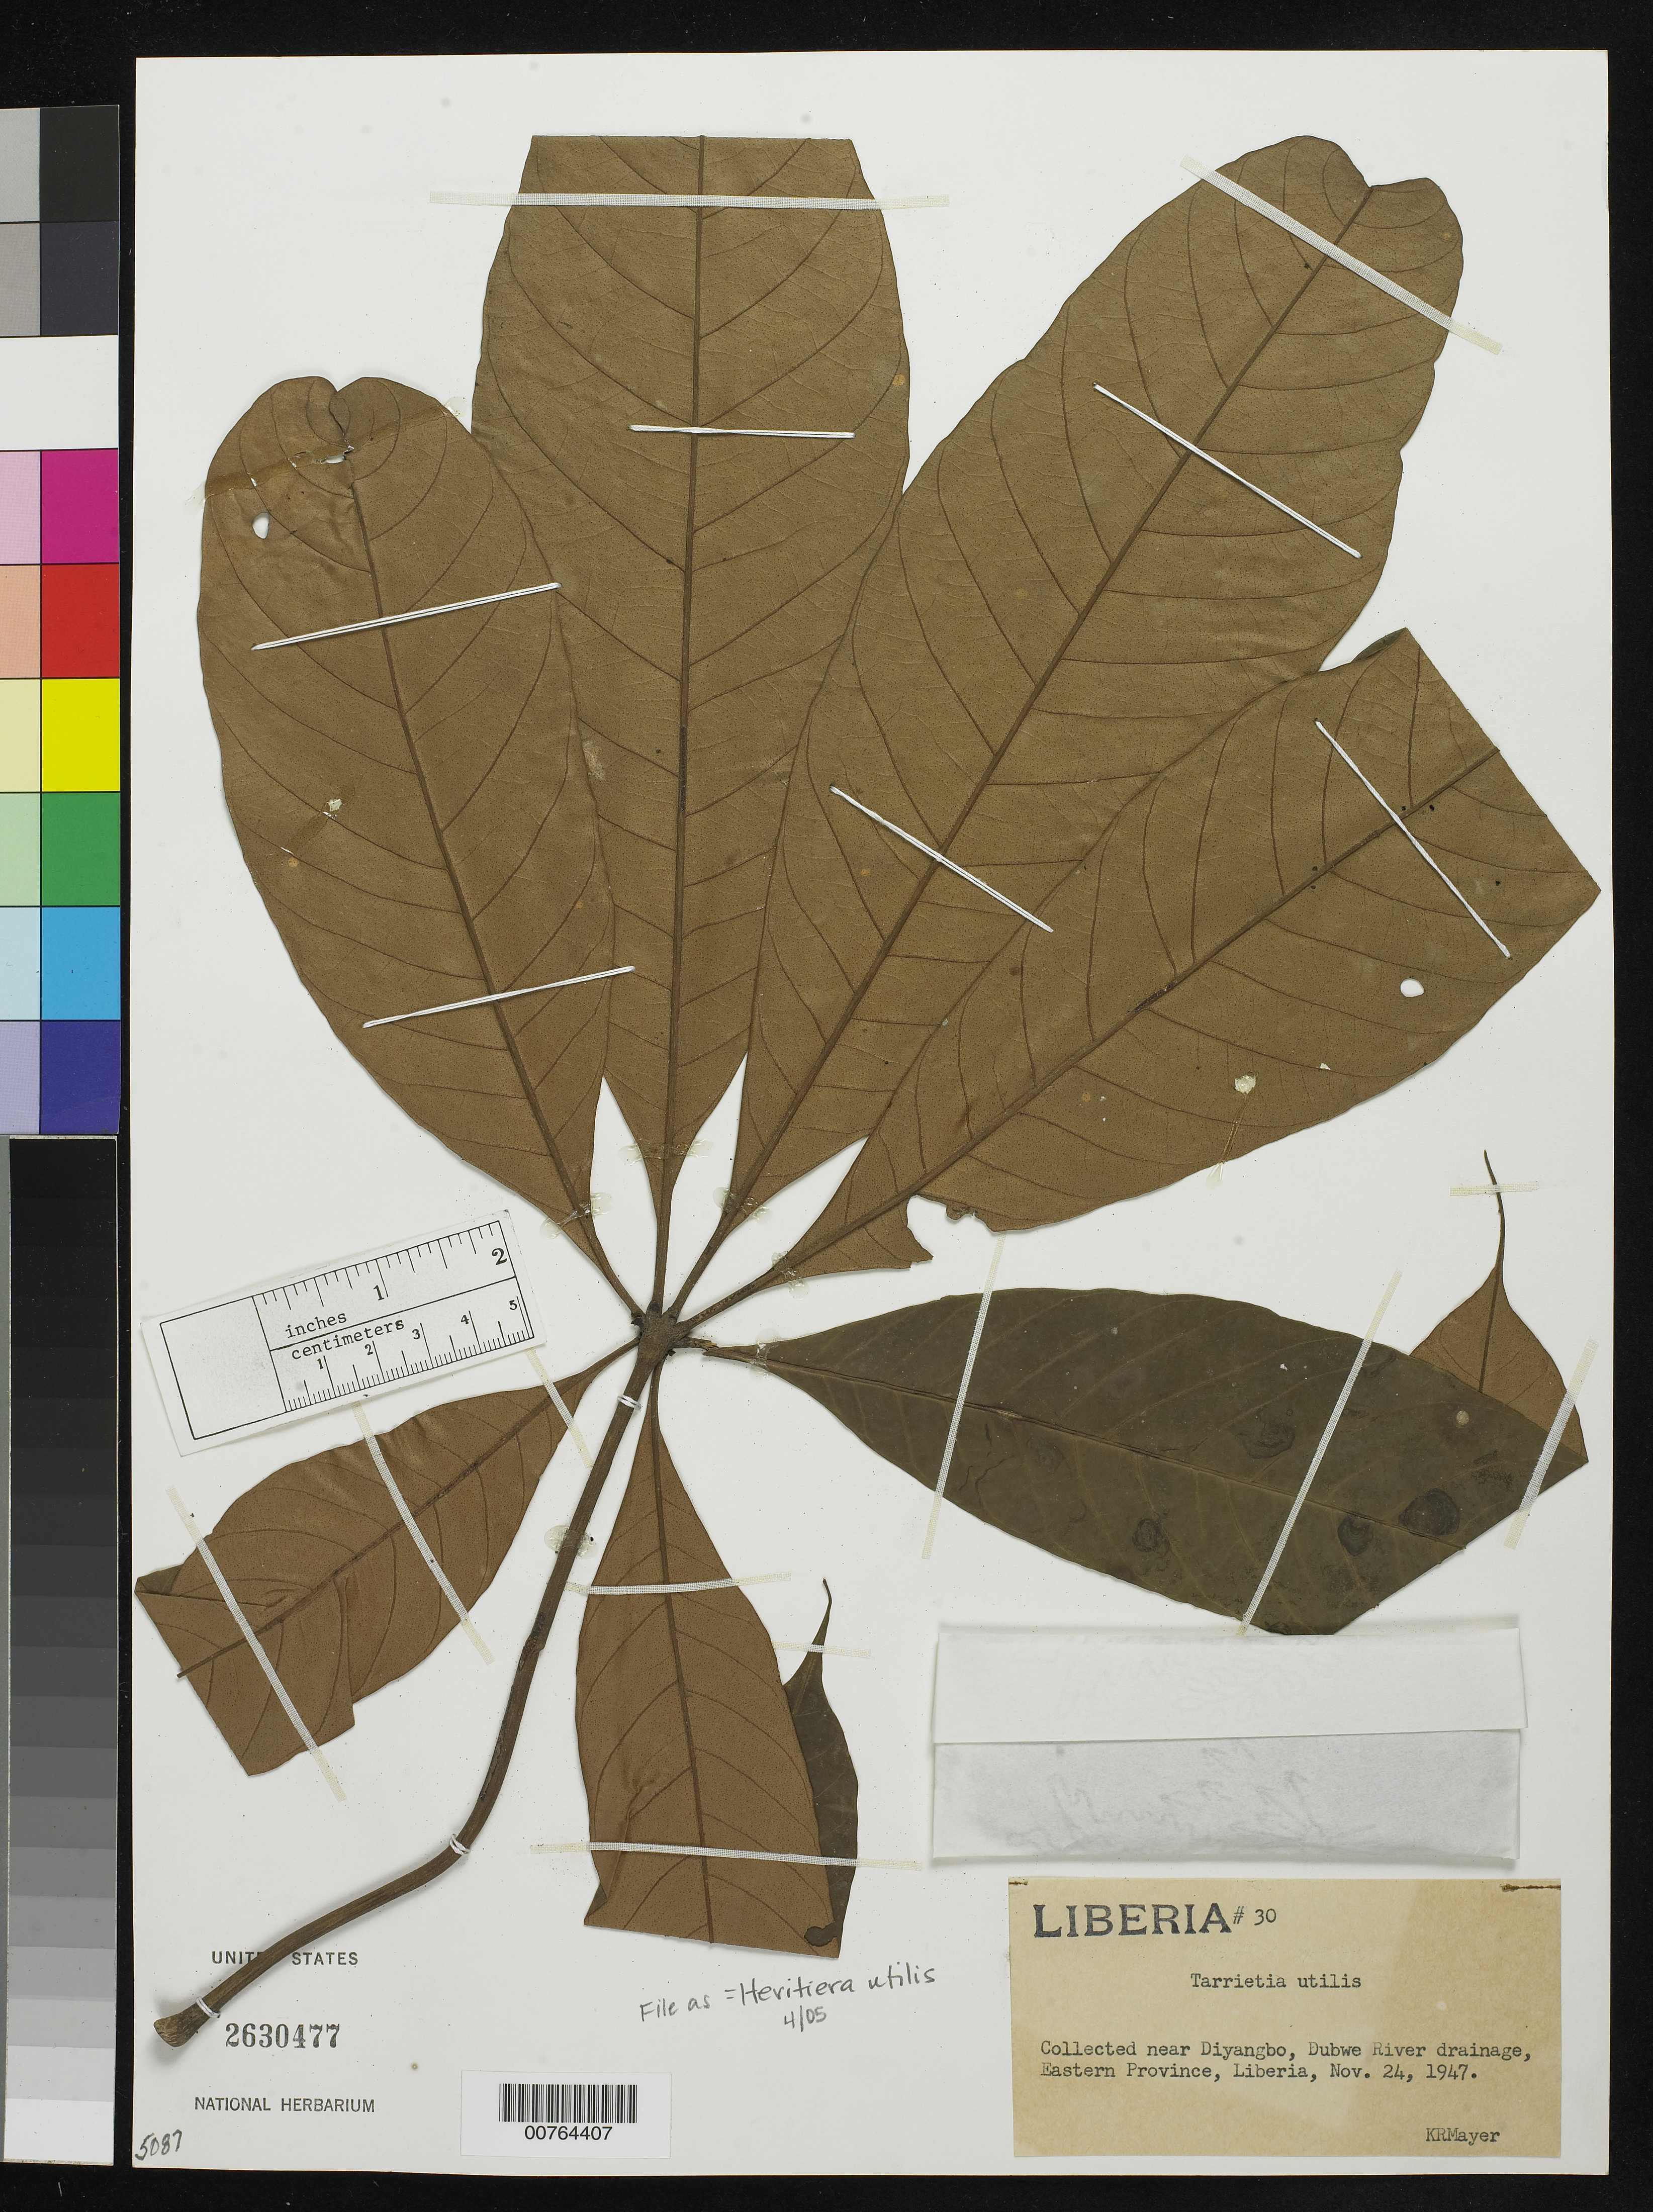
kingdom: Plantae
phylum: Tracheophyta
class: Magnoliopsida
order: Malvales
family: Malvaceae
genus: Heritiera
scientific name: Heritiera utilis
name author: (Sprague) Sprague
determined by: Dorr, L. J., (BOT), Smithsonian Institution - National Museum of Natural History (UNITED STATES)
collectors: K. R. Mayer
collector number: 30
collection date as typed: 28 Nov 1947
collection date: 1947-11-28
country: Liberia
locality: Near Diyangbo, Dubwe River drainage, Eastern Prov.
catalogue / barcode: US 2630477